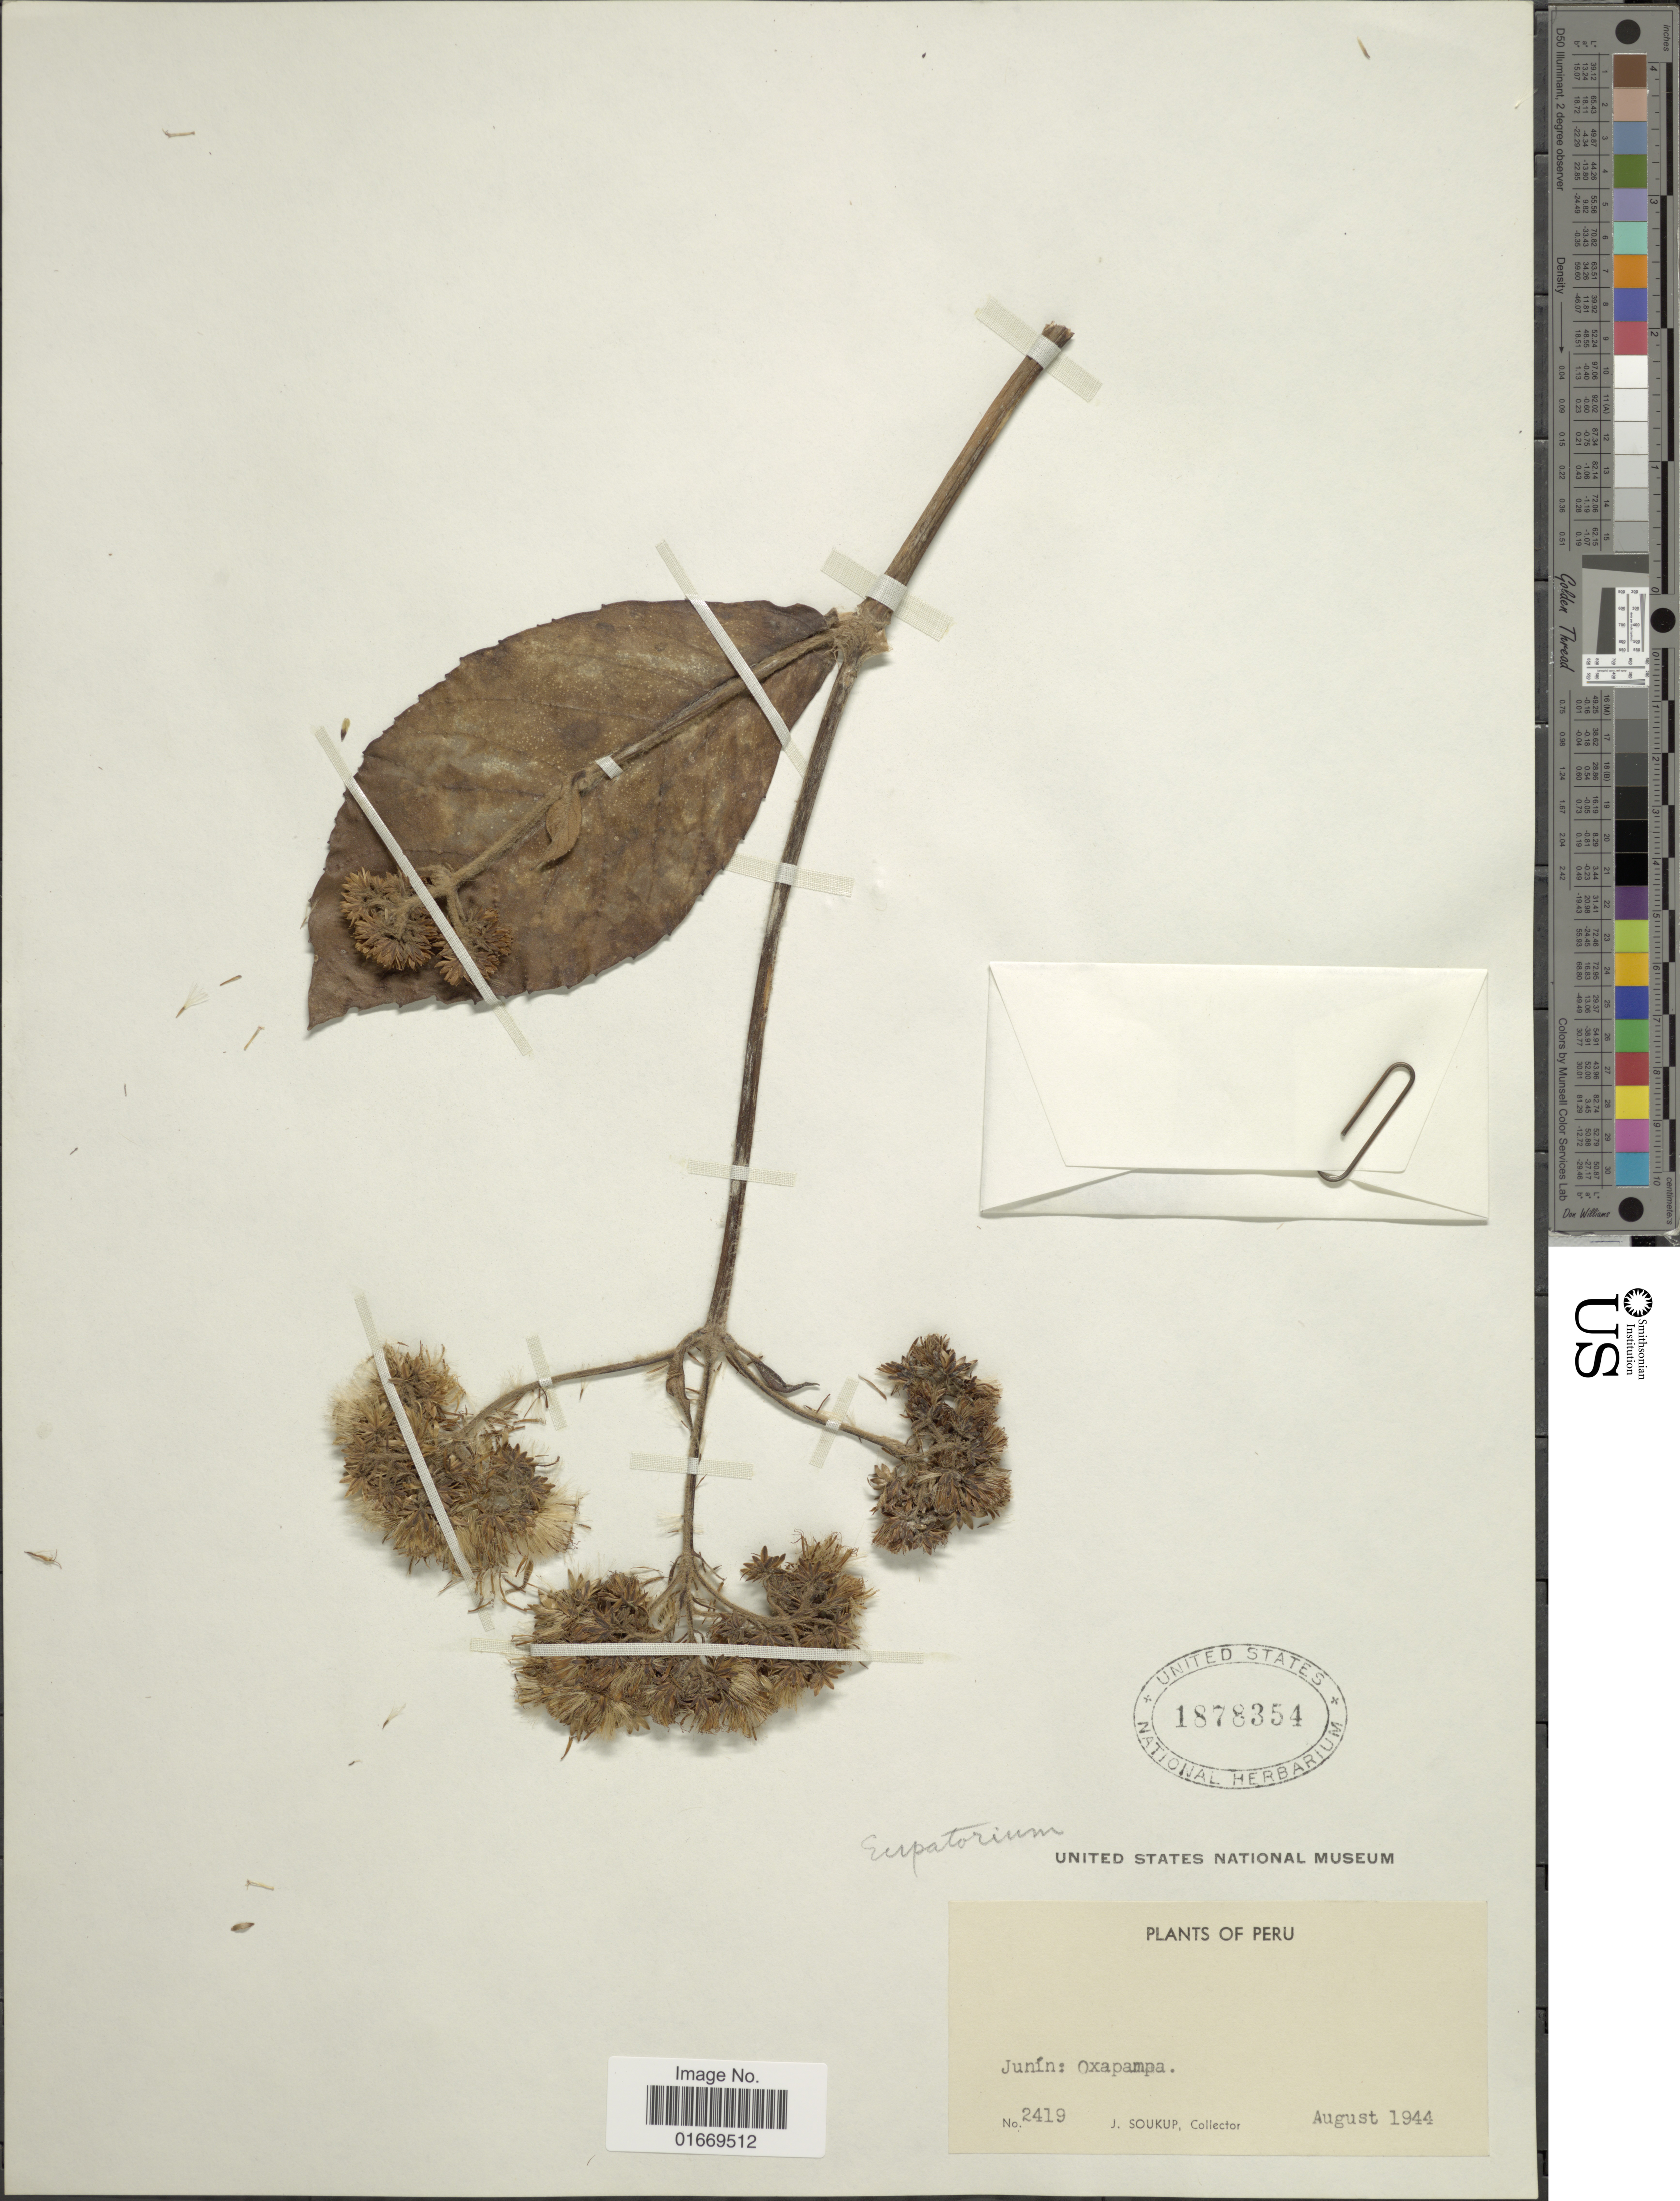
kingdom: Plantae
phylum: Tracheophyta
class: Magnoliopsida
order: Asterales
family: Asteraceae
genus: Bartlettina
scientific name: Bartlettina macromeris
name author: (B.L. Rob.) R.M. King & H. Rob.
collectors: J. Soukup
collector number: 2419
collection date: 1944-08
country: Peru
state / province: Junín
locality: Oxapampa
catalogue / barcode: US 1878354